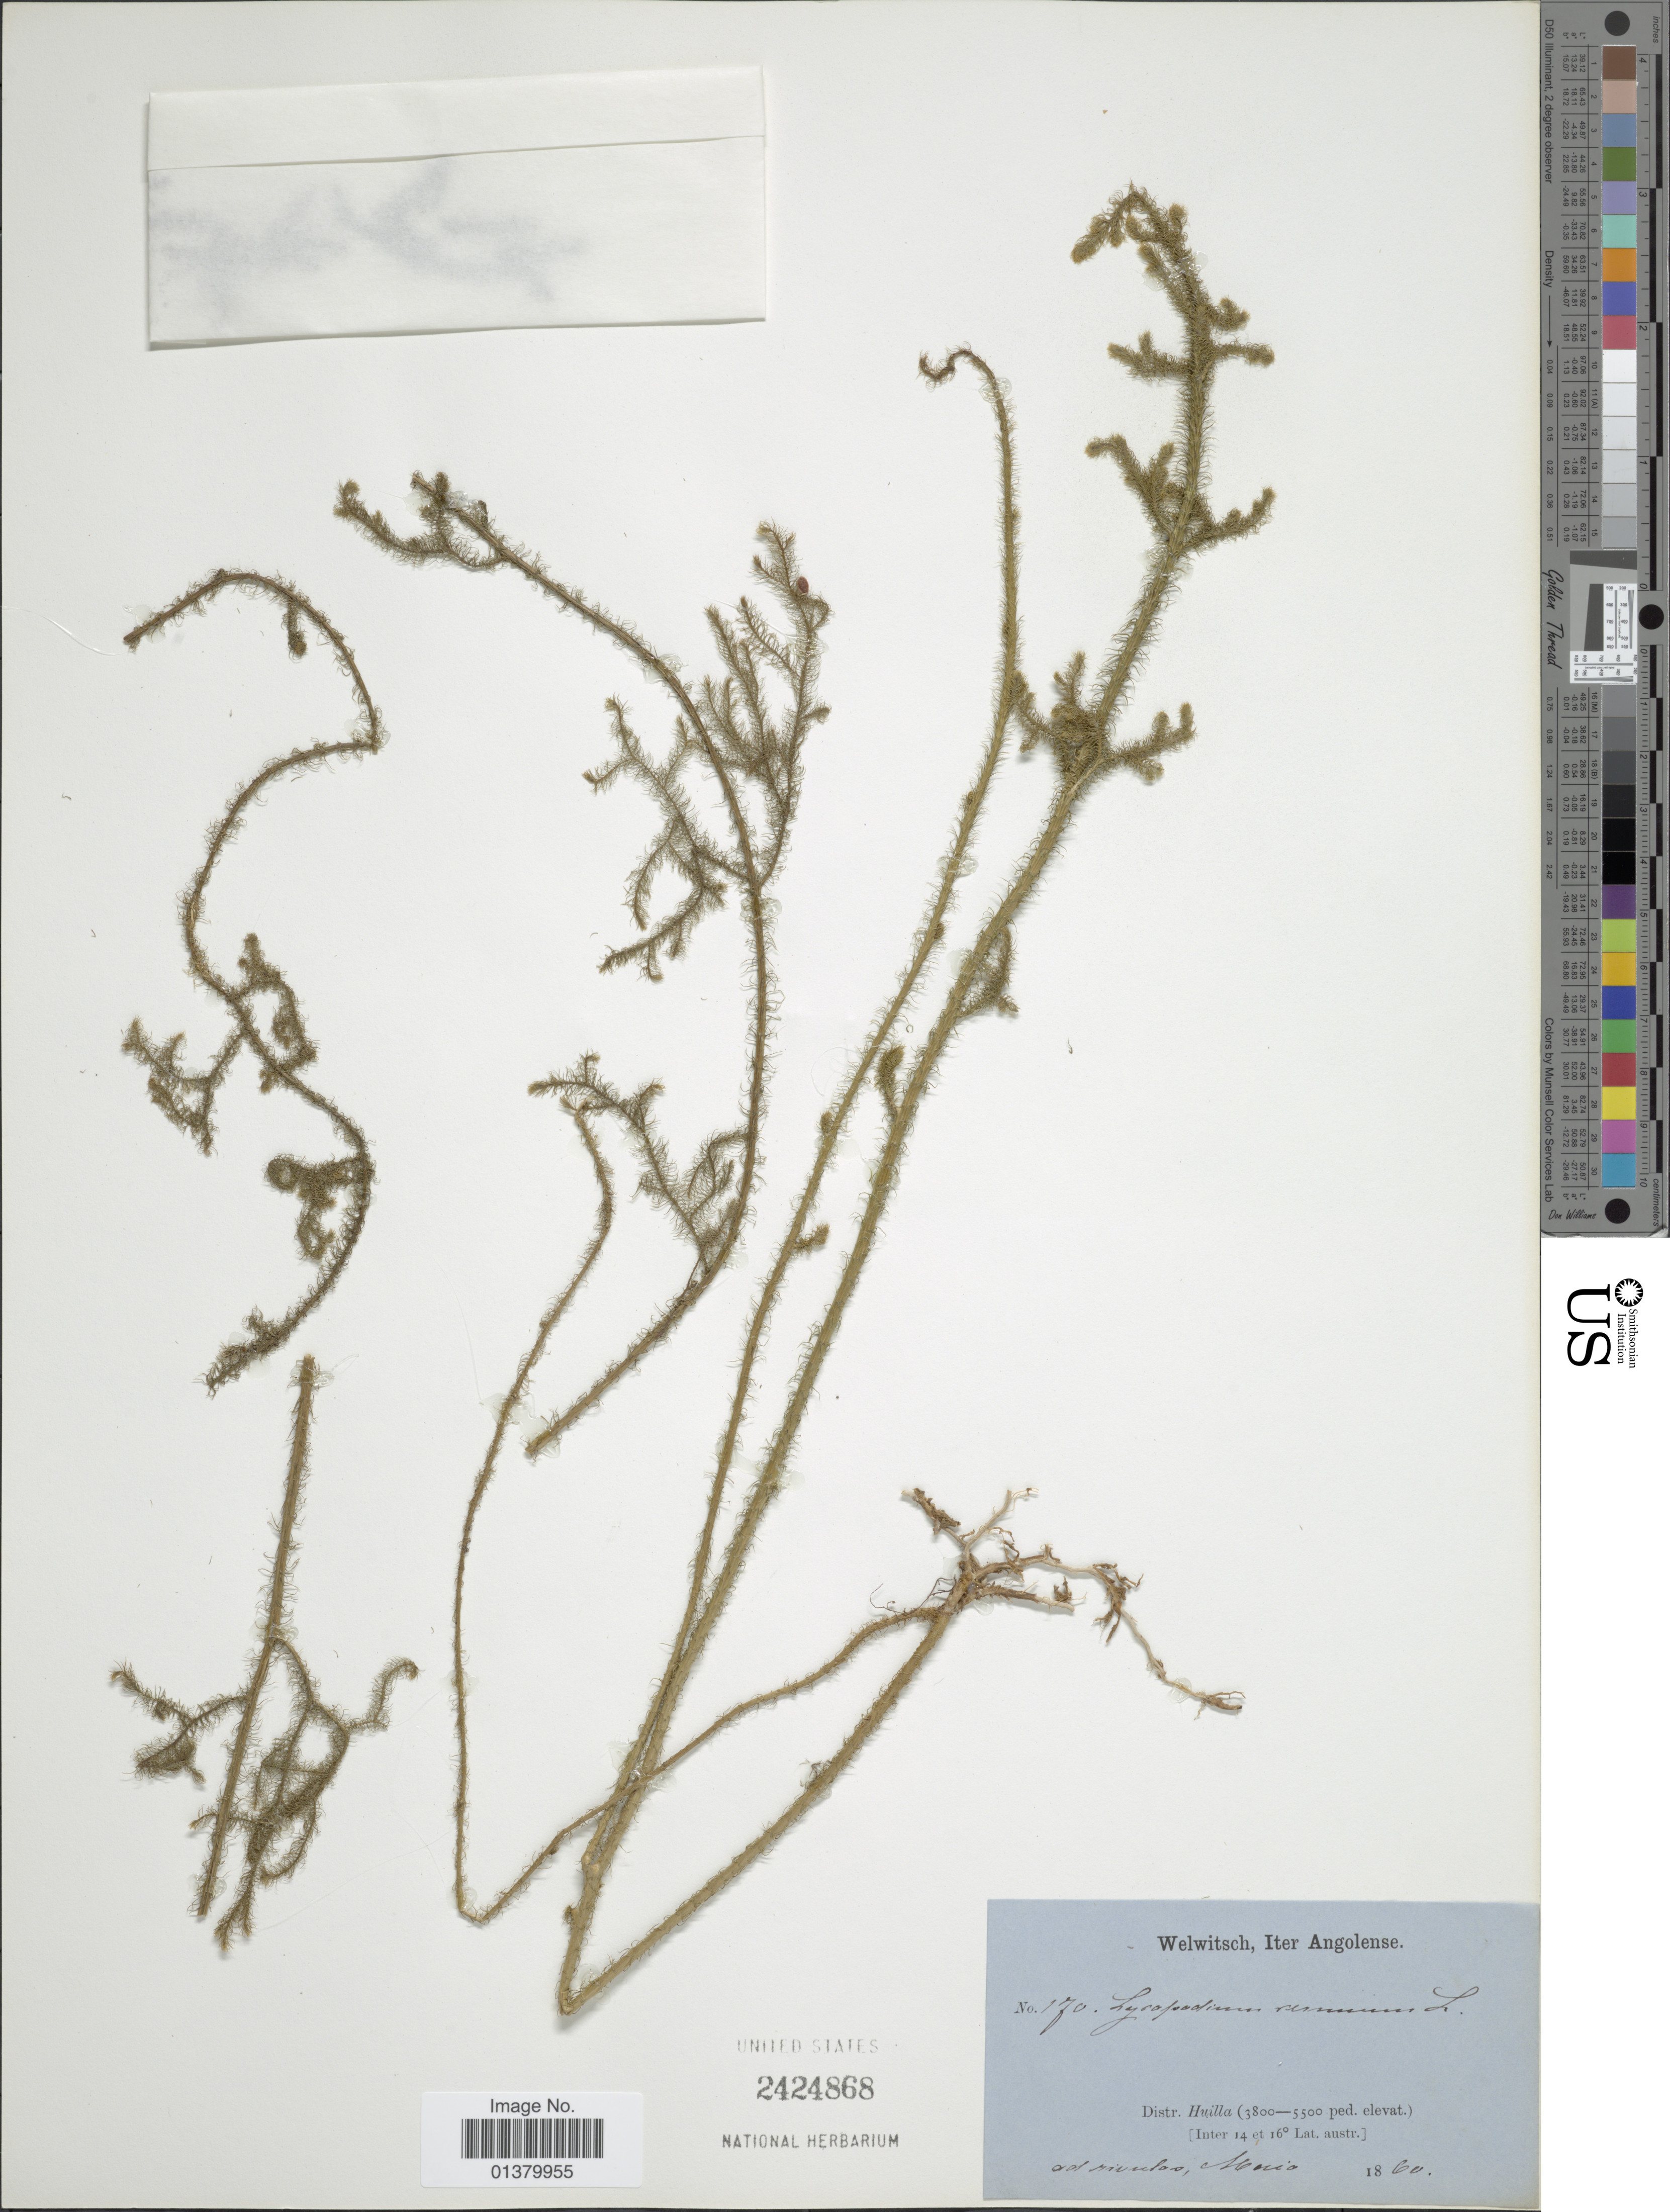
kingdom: Plantae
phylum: Tracheophyta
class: Lycopodiopsida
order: Lycopodiales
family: Lycopodiaceae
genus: Palhinhaea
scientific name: Palhinhaea cernua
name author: (L.) Vasc. & Franco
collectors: -. Welwitsch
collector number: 170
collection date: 1860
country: Angola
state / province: Huila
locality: Distr. Huilla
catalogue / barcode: US 2424868